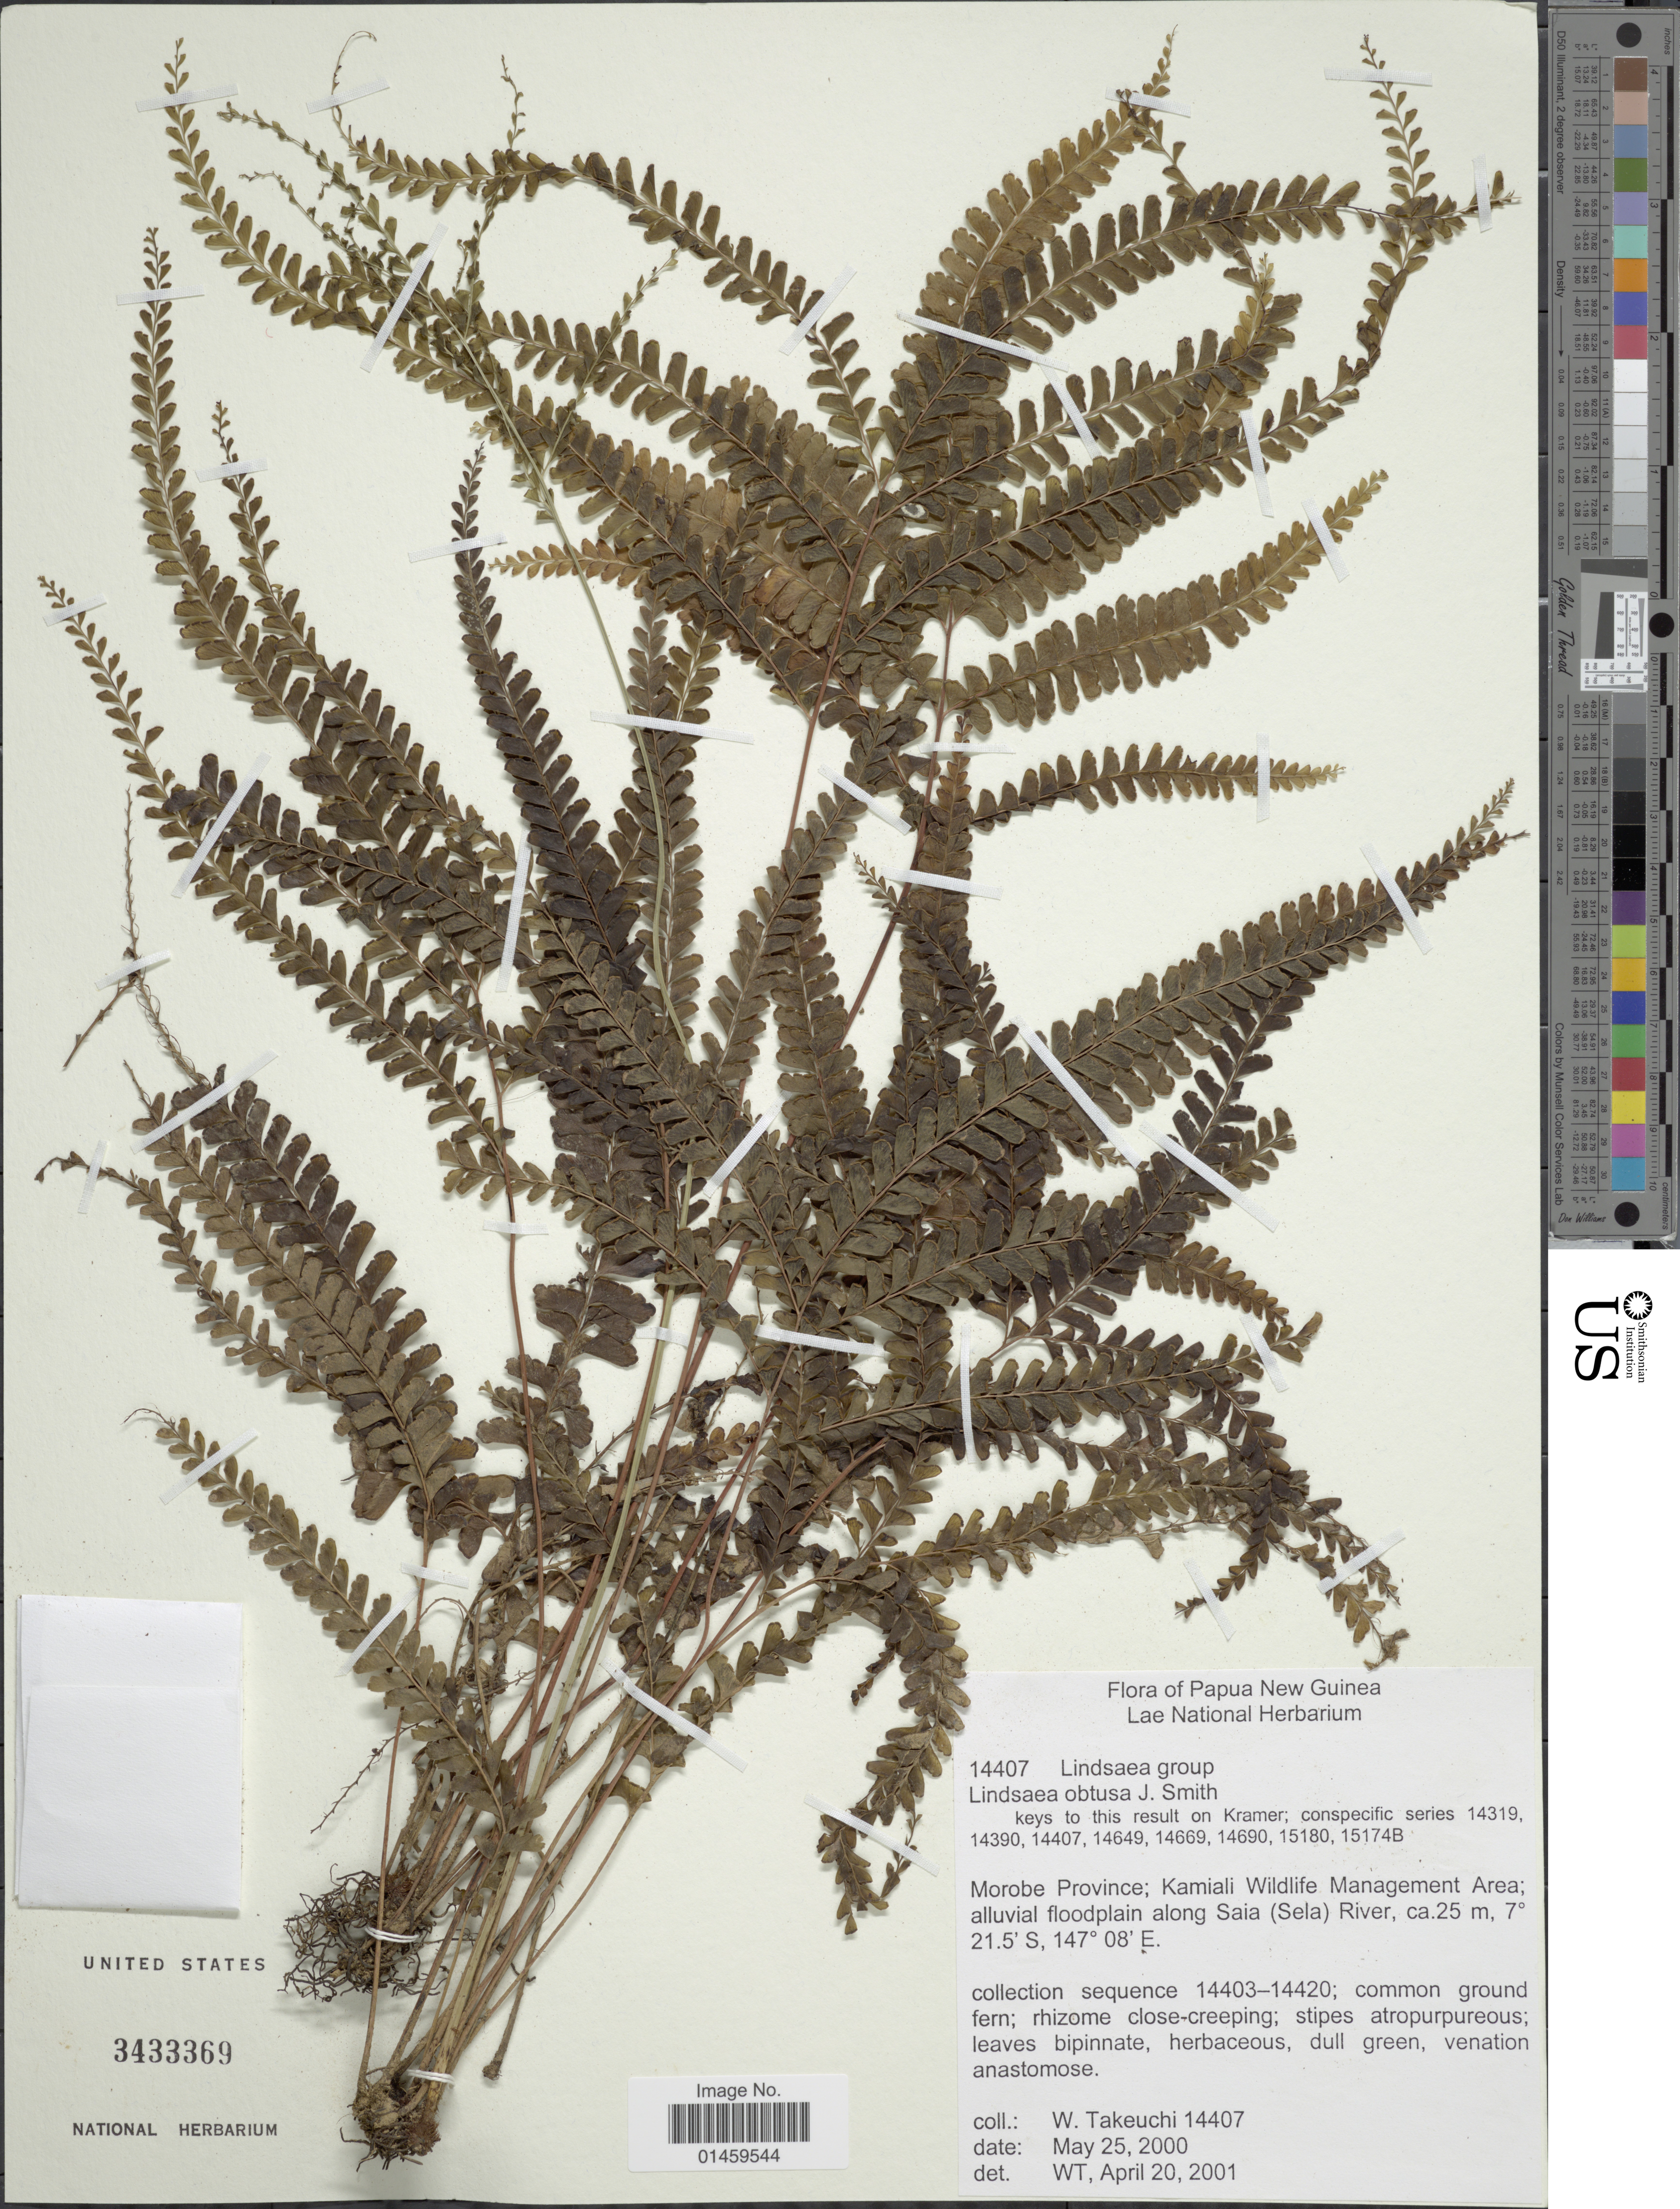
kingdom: Plantae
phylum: Tracheophyta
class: Polypodiopsida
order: Polypodiales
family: Lindsaeaceae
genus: Lindsaea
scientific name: Lindsaea obtusa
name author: J. Sm. ex Hook.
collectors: W. Takeuchi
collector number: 14407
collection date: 2000-05-25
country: Papua New Guinea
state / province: Morobe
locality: Morobe Province; Kamiali Wildlife Management Area; alluvial floodplain along Saia (Sela) River.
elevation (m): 25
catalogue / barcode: US 3433369